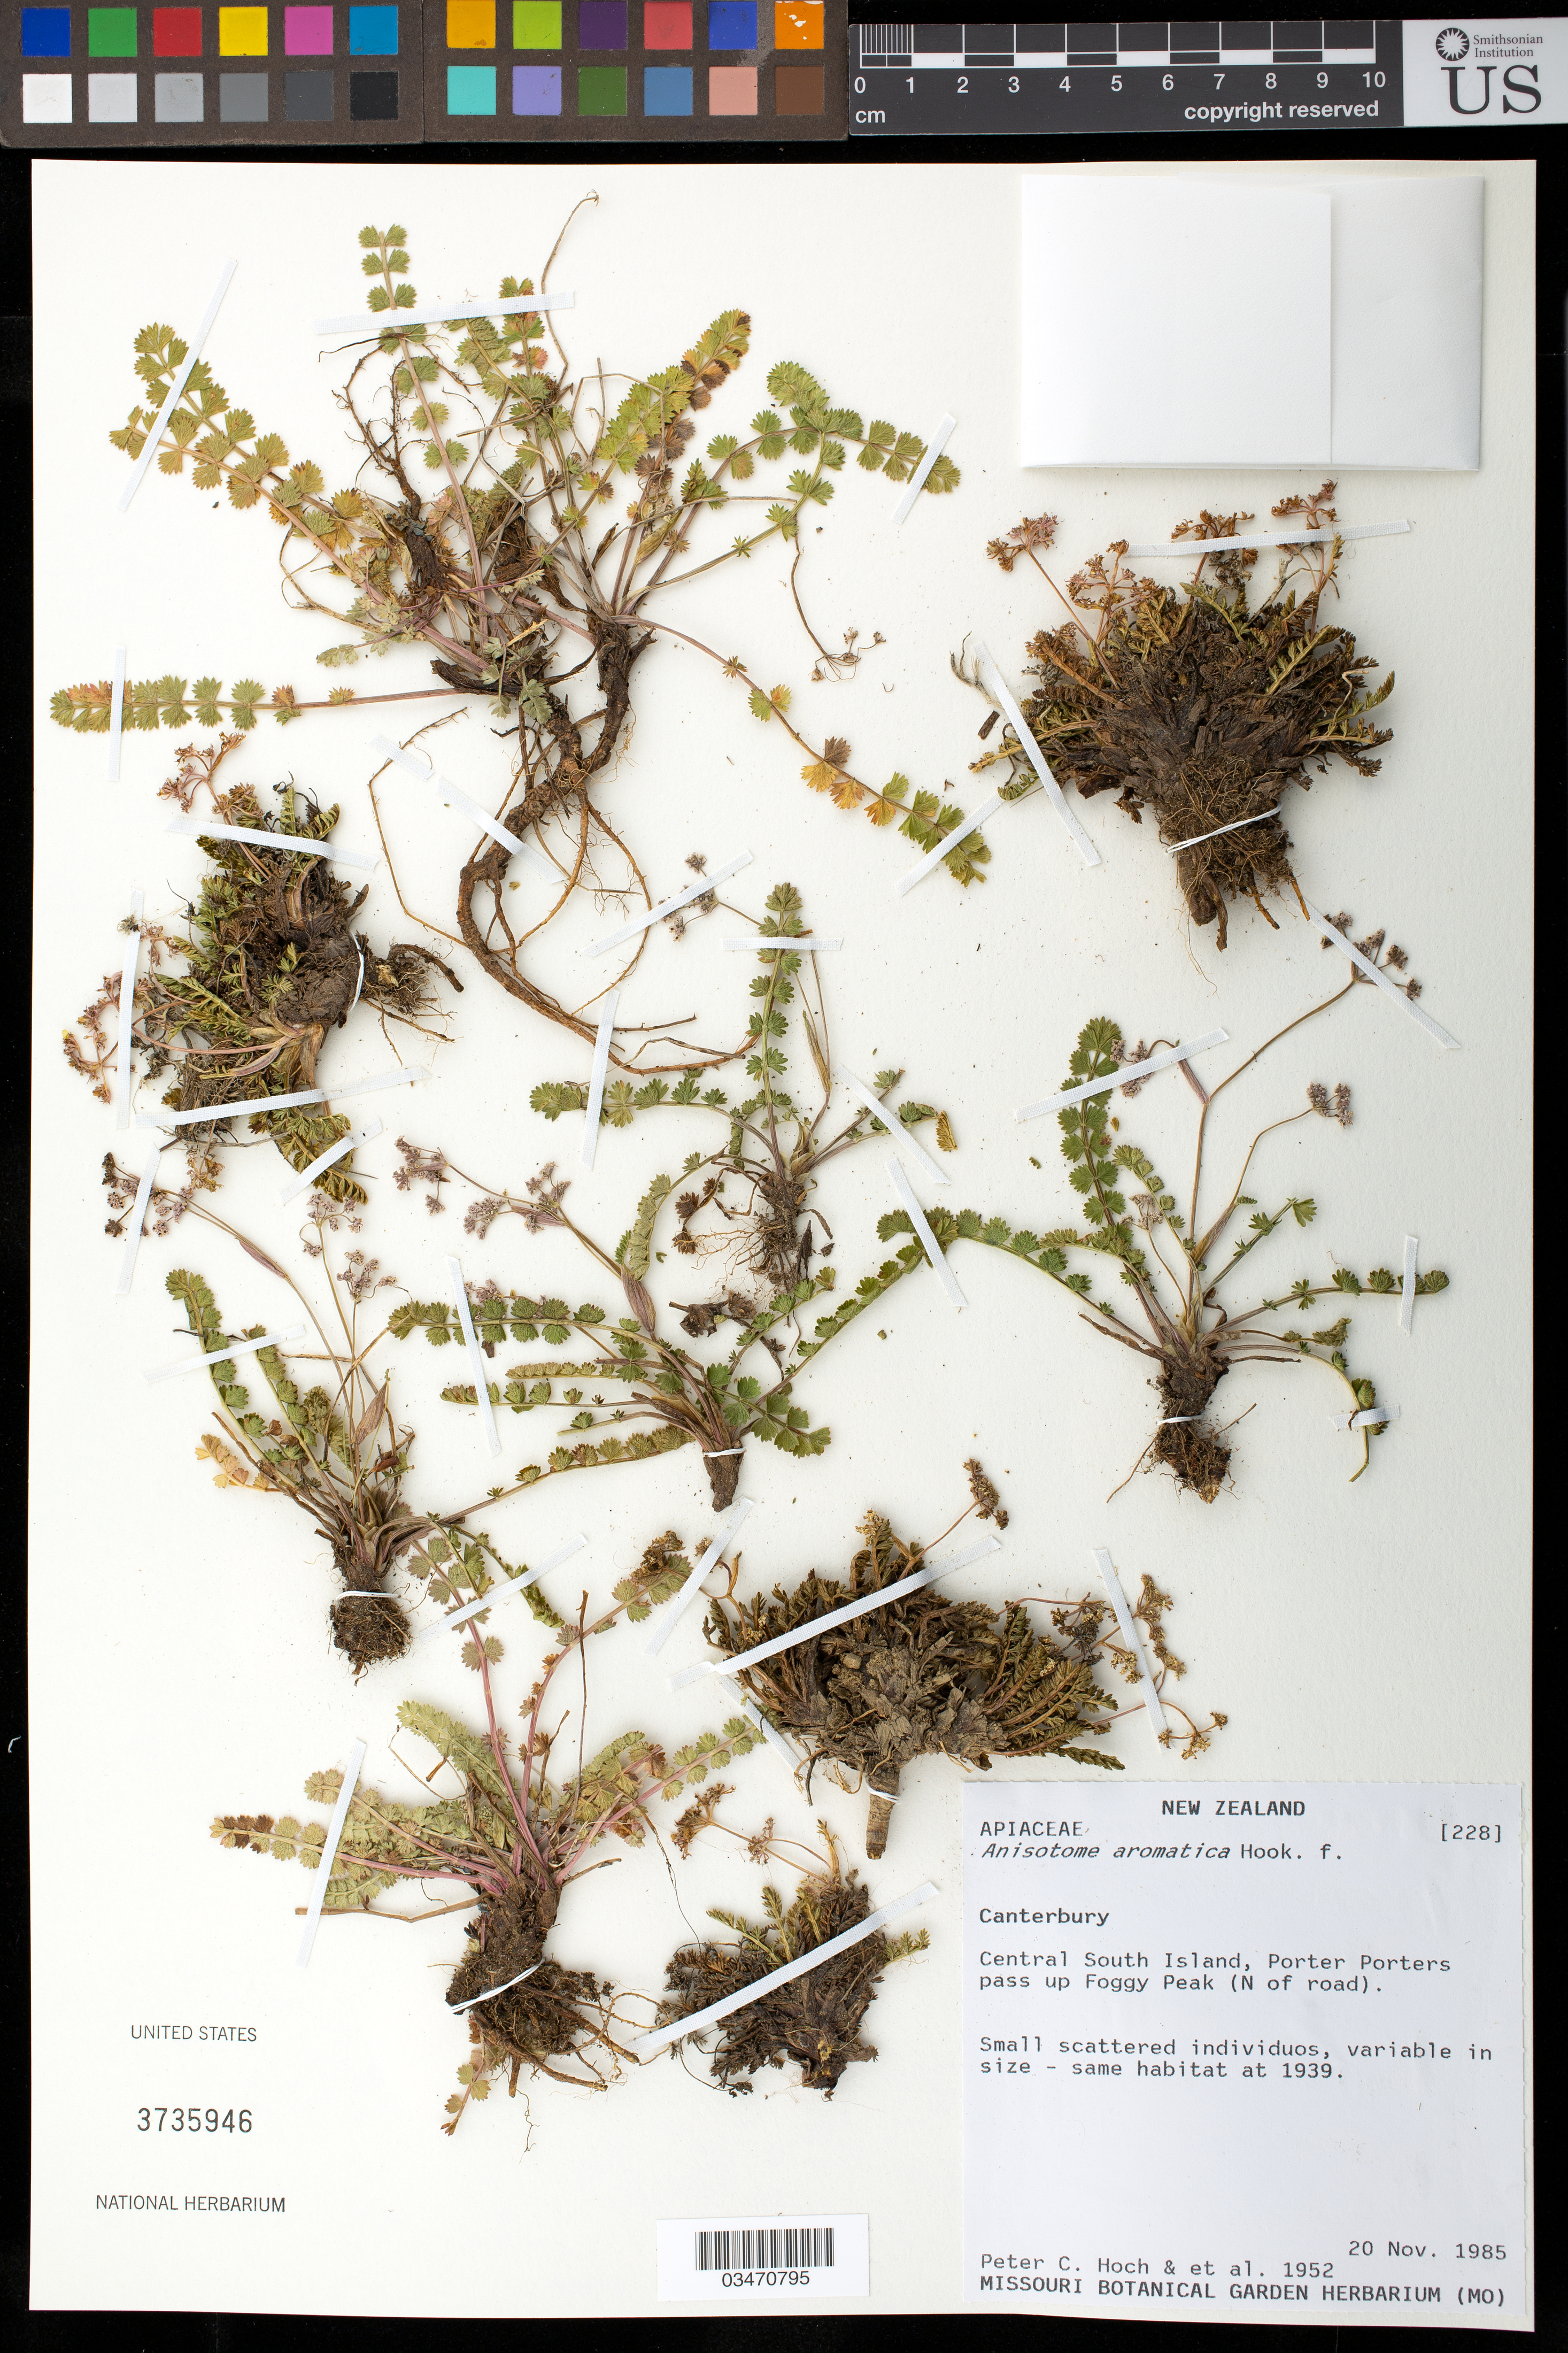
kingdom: Plantae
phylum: Tracheophyta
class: Magnoliopsida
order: Apiales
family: Apiaceae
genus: Anisotome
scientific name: Anisotome aromatica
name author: Hook. f.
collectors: P. C. Hoch & et al.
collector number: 1952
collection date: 1985-11-20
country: New Zealand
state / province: Canterbury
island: South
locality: Central South Island, Porter Porters pass up Foggy Peak (N of road).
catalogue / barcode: US 3735946